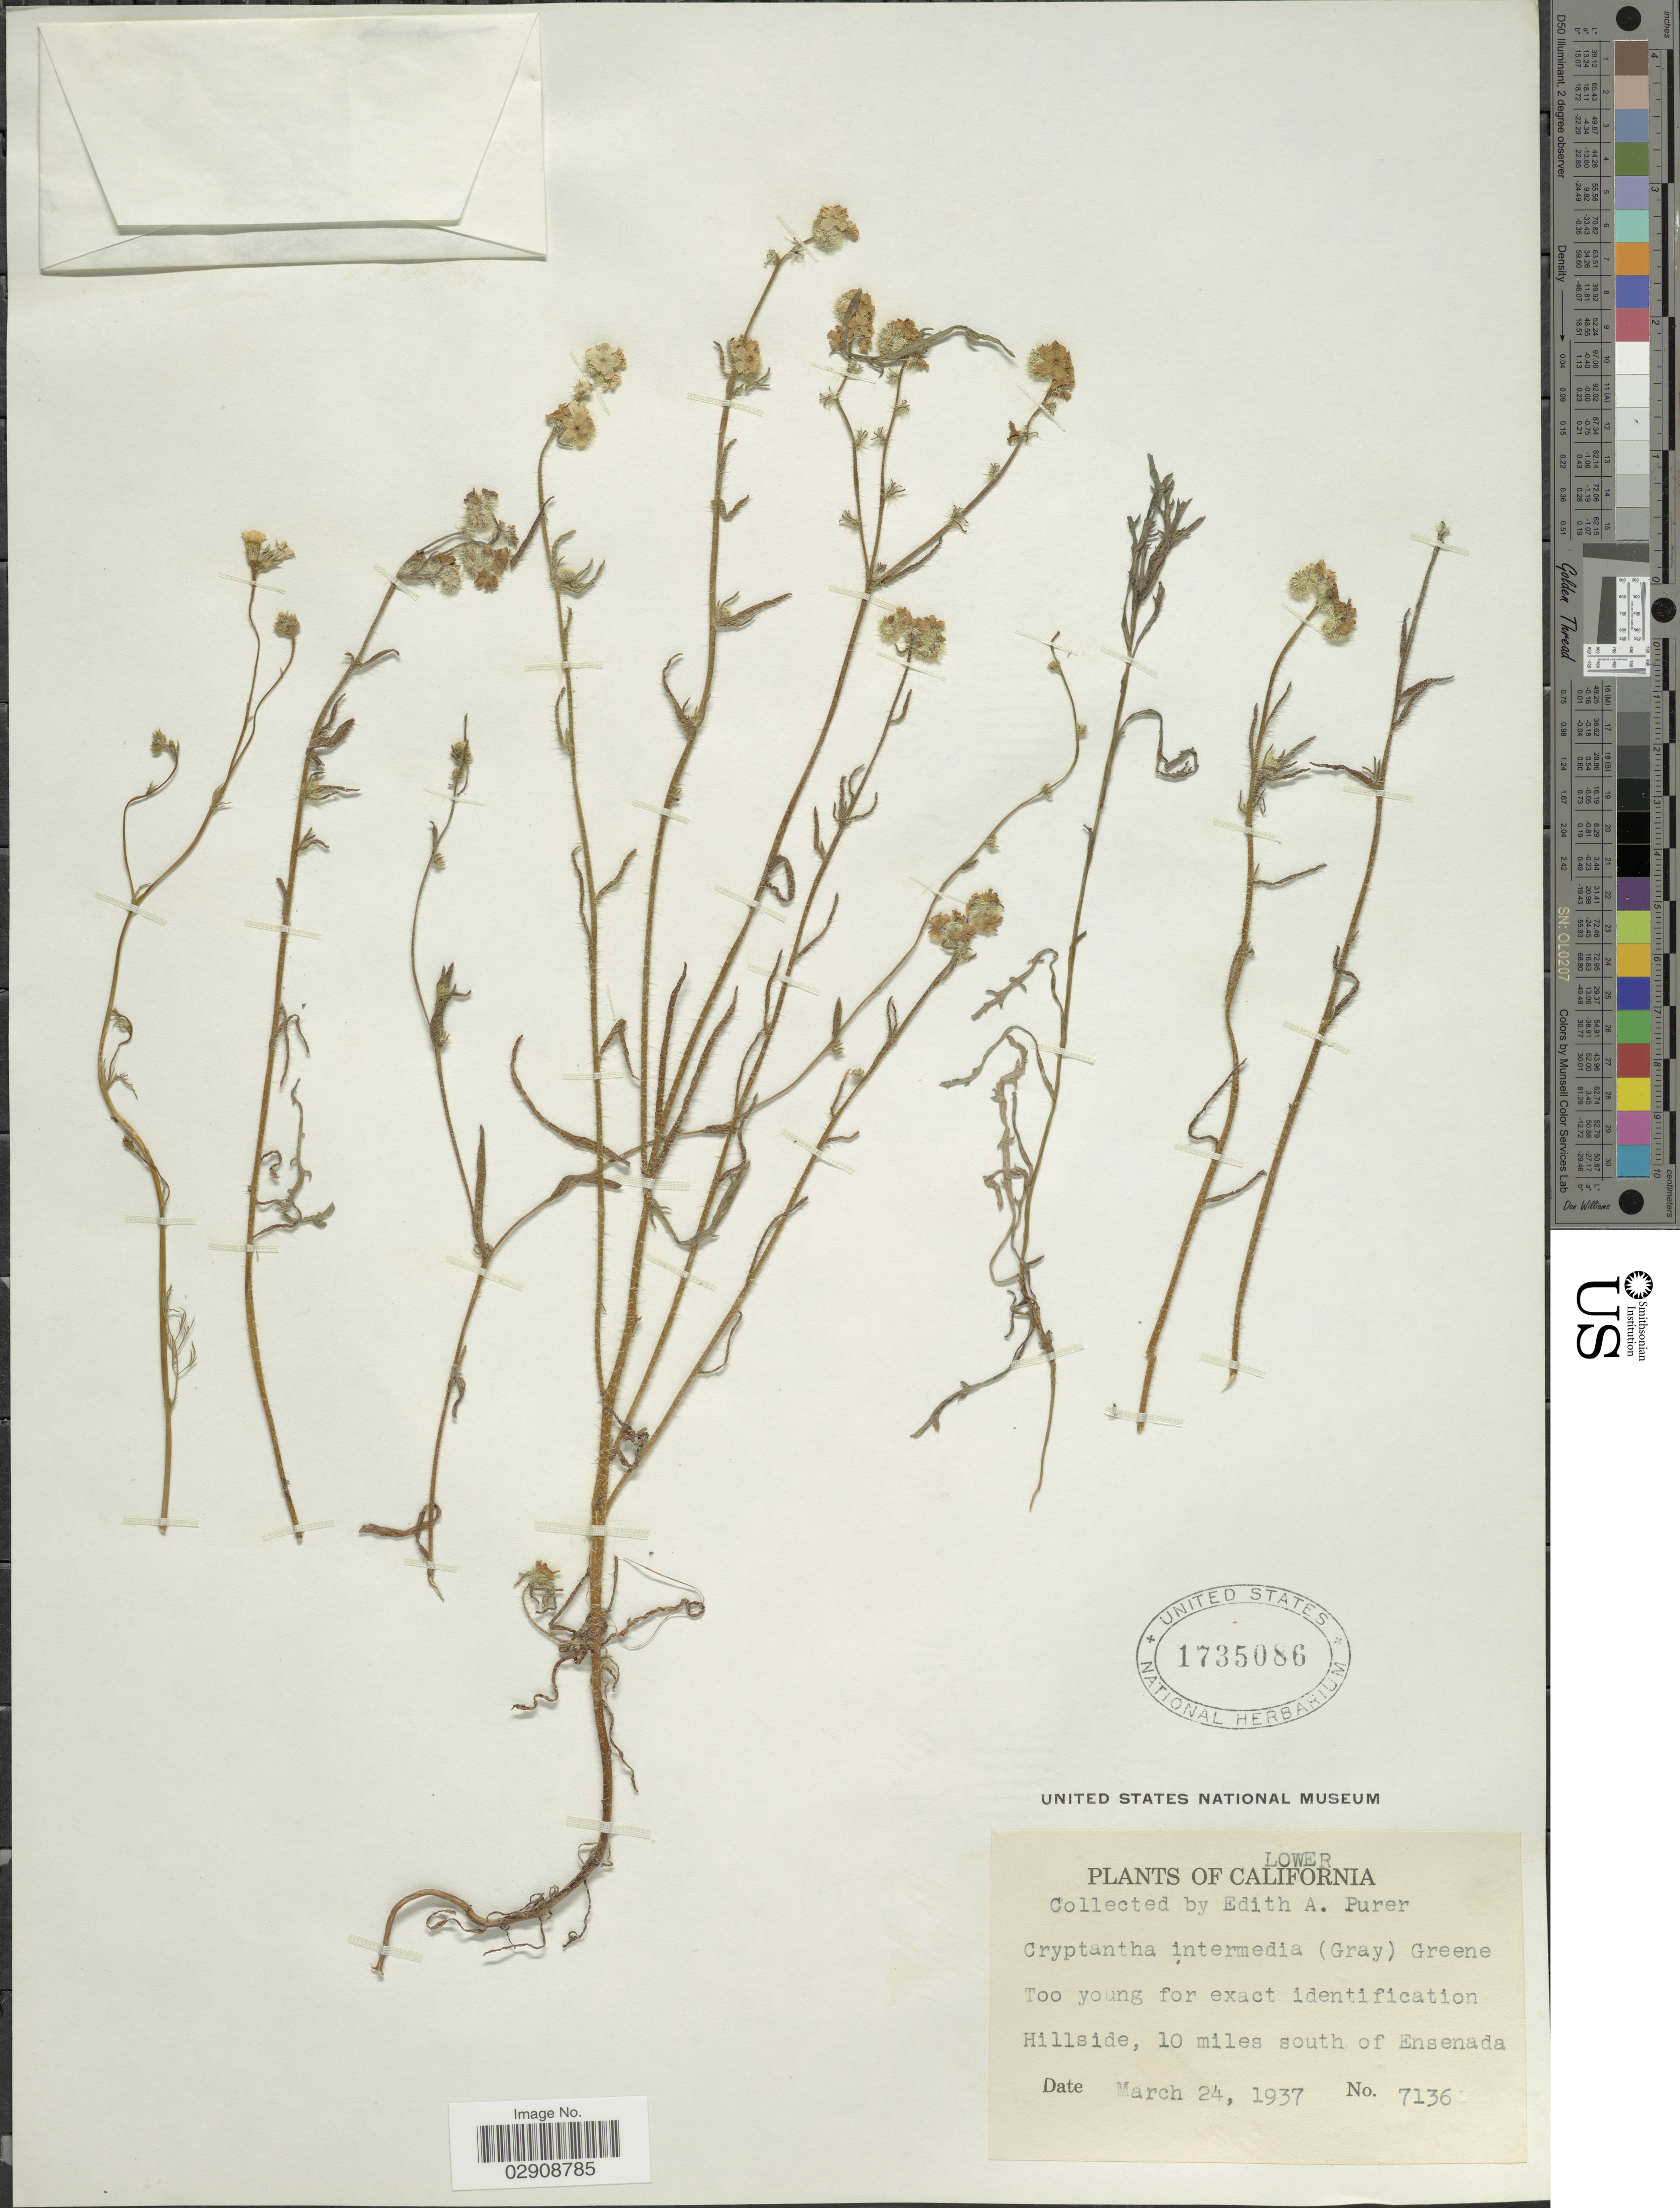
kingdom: Plantae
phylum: Tracheophyta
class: Magnoliopsida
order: Boraginales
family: Boraginaceae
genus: Cryptantha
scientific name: Cryptantha intermedia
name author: (A. Gray) Greene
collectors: E. Purer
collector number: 7136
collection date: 1937-03-24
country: Mexico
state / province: Baja California Norte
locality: Lower California. Hillside, 10 miles south of Ensenada.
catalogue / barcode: US 1735086